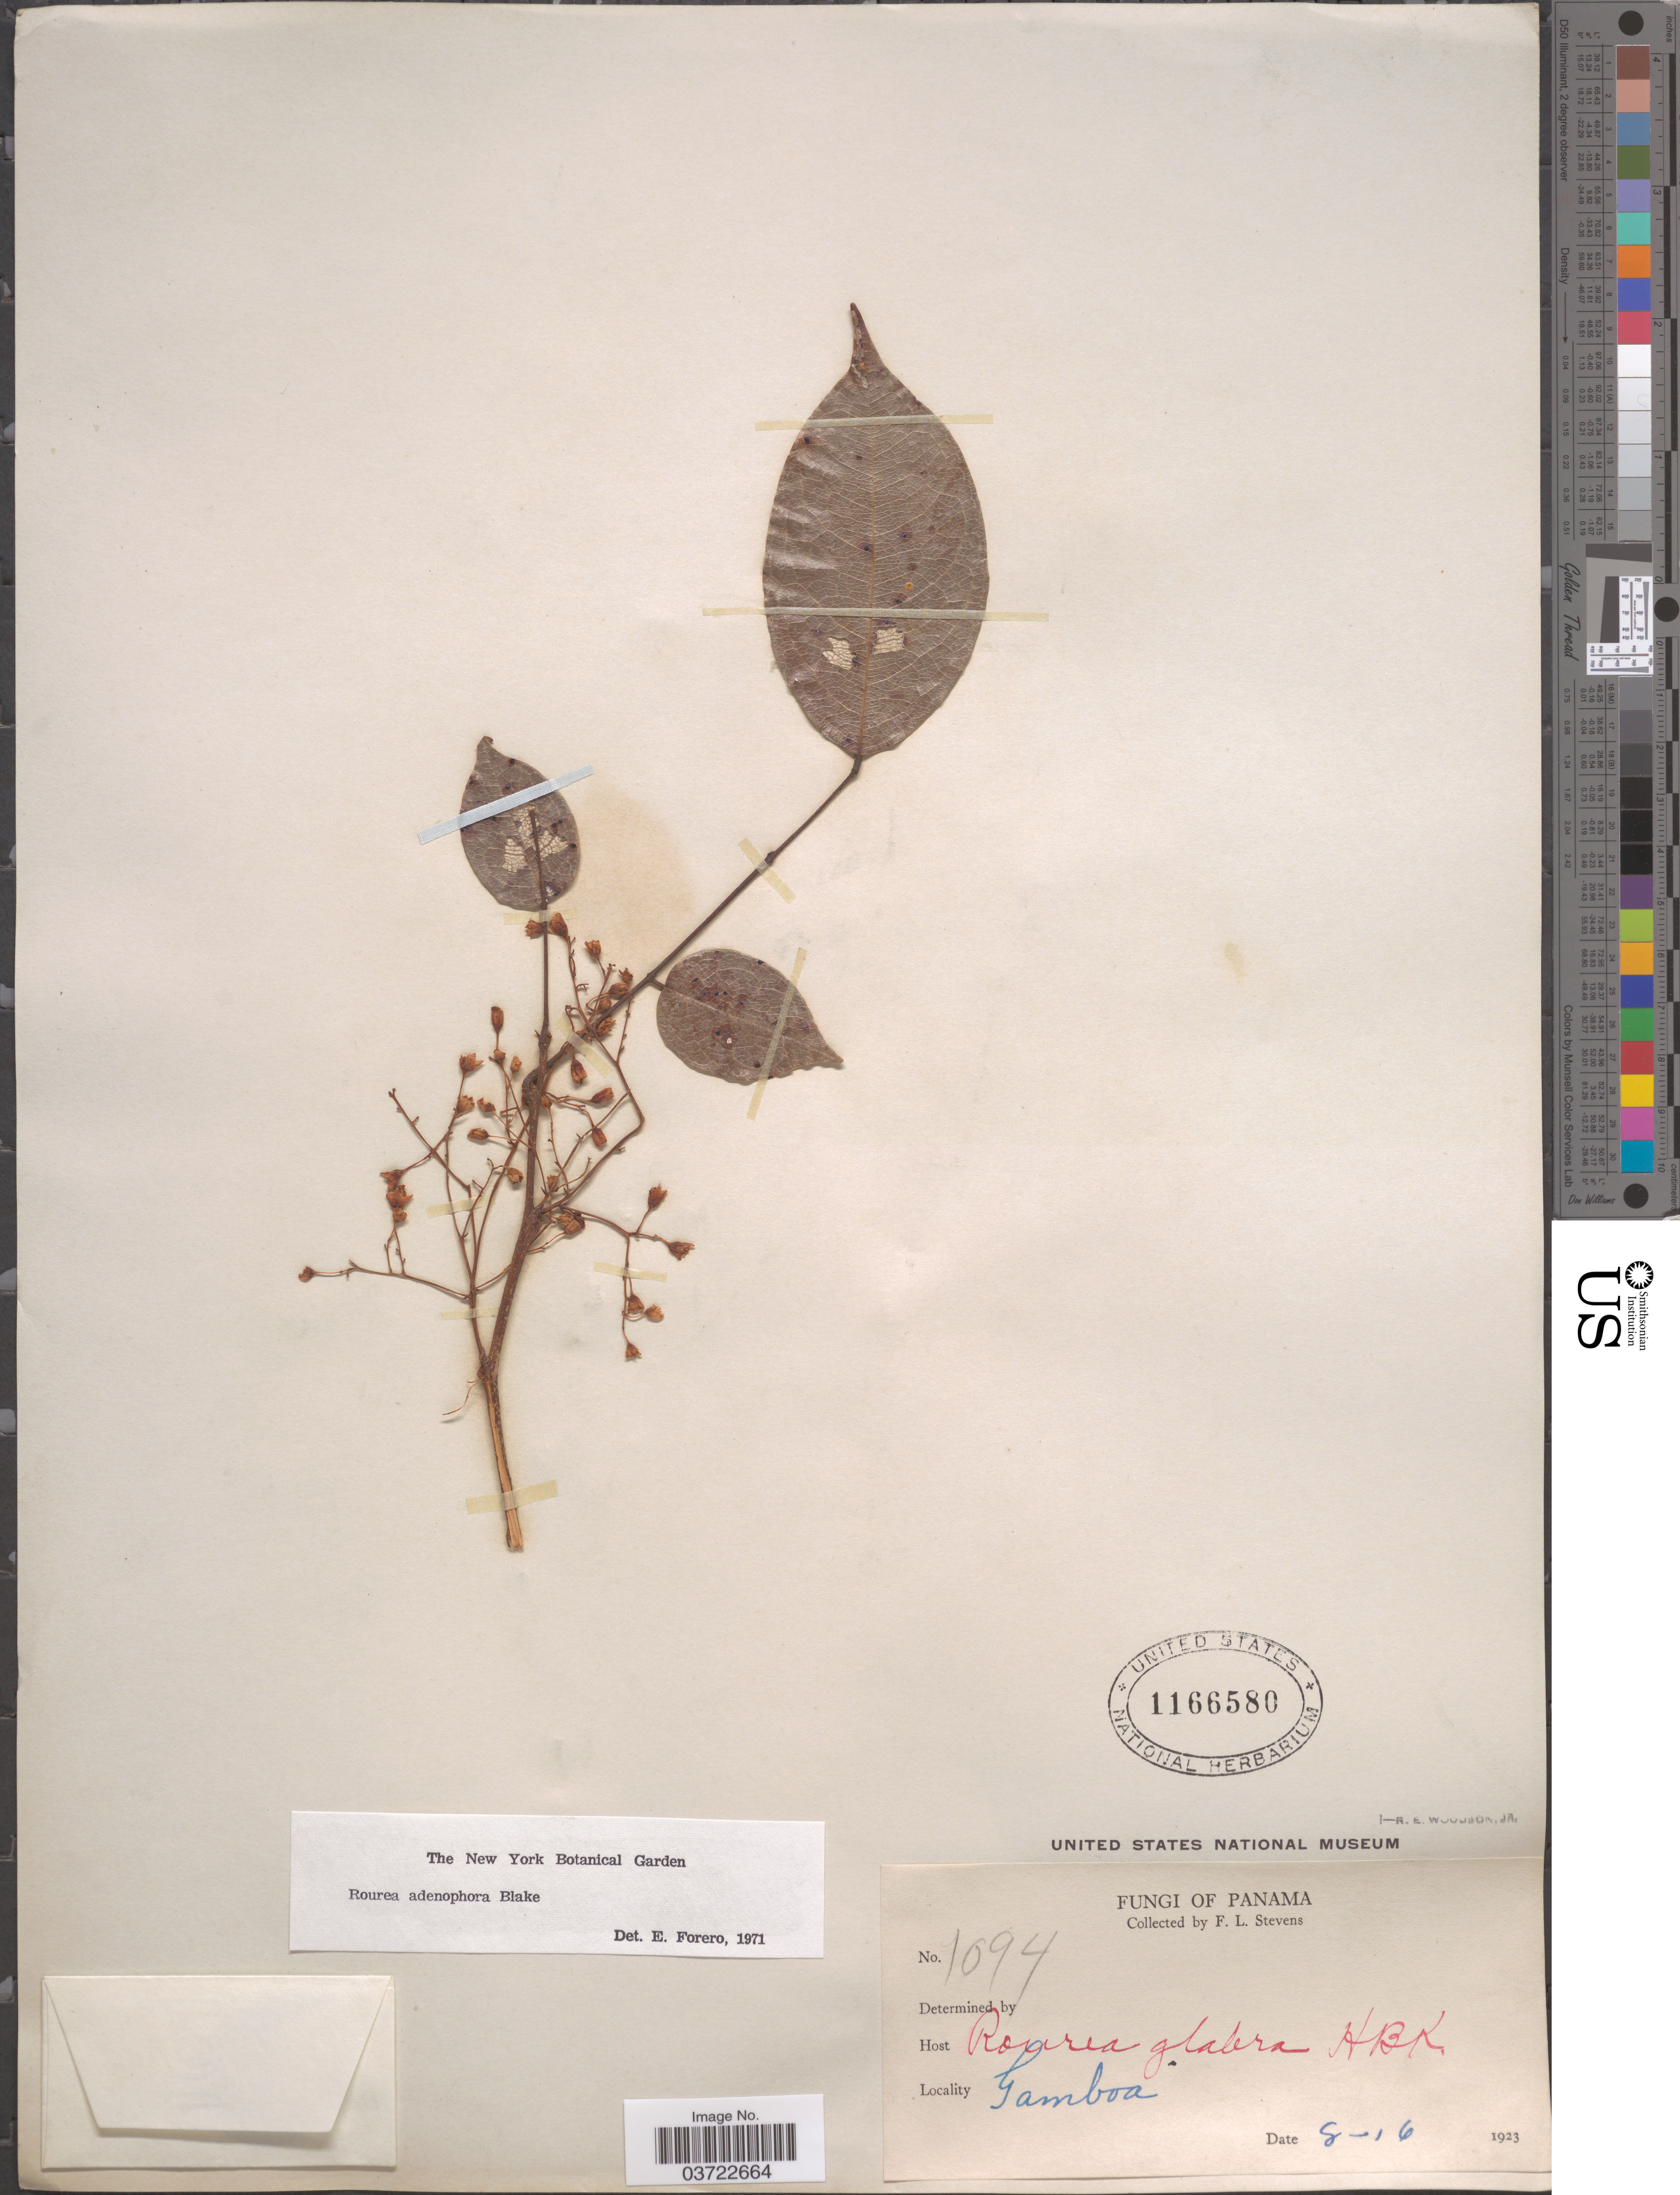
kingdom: Plantae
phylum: Tracheophyta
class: Magnoliopsida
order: Oxalidales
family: Connaraceae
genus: Rourea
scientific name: Rourea adenophora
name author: S.F. Blake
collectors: F. L. Stevens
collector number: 1094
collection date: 1923-08-16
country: Panama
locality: Gamboa.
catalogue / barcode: US 1166580